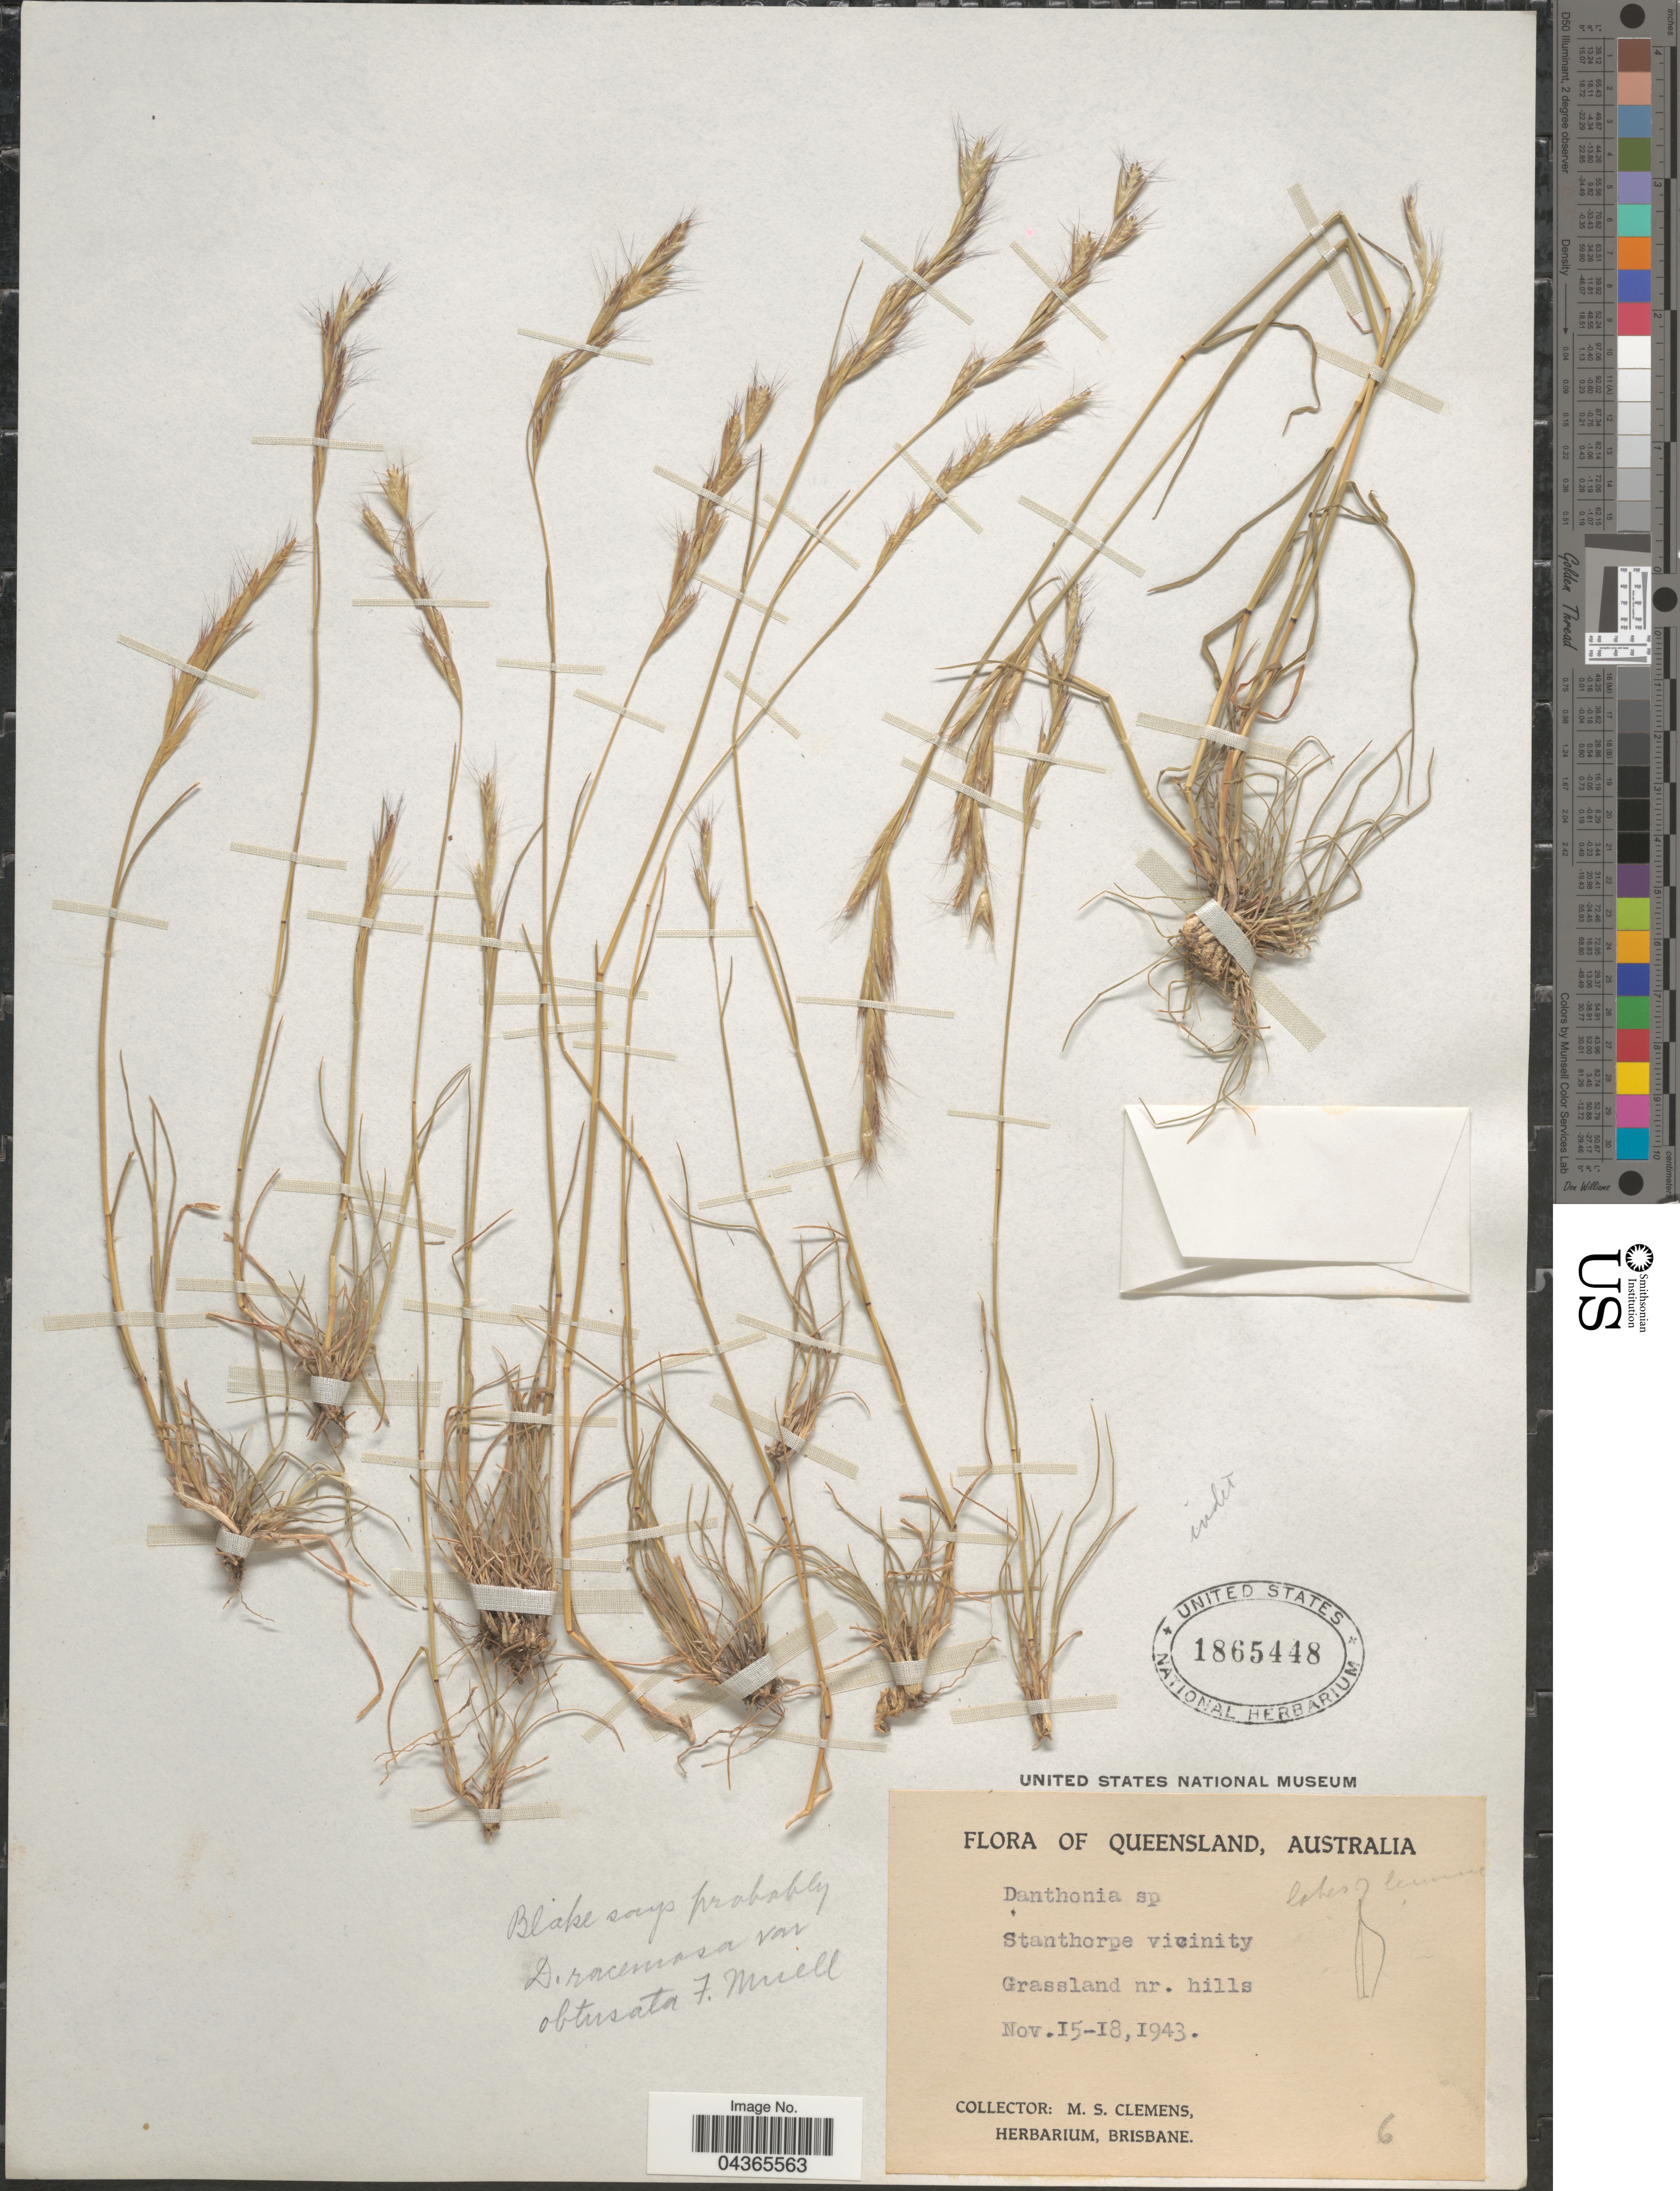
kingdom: Plantae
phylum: Tracheophyta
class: Liliopsida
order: Poales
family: Poaceae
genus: Rytidosperma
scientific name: Rytidosperma racemosum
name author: (R. Br.) Connor & Edgar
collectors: M. S. Clemens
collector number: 6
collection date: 1943-11-15/1943-11-18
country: Australia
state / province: Queensland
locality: Stanthorpe vicinity. Grassland nr. hills.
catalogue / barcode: US 1865448